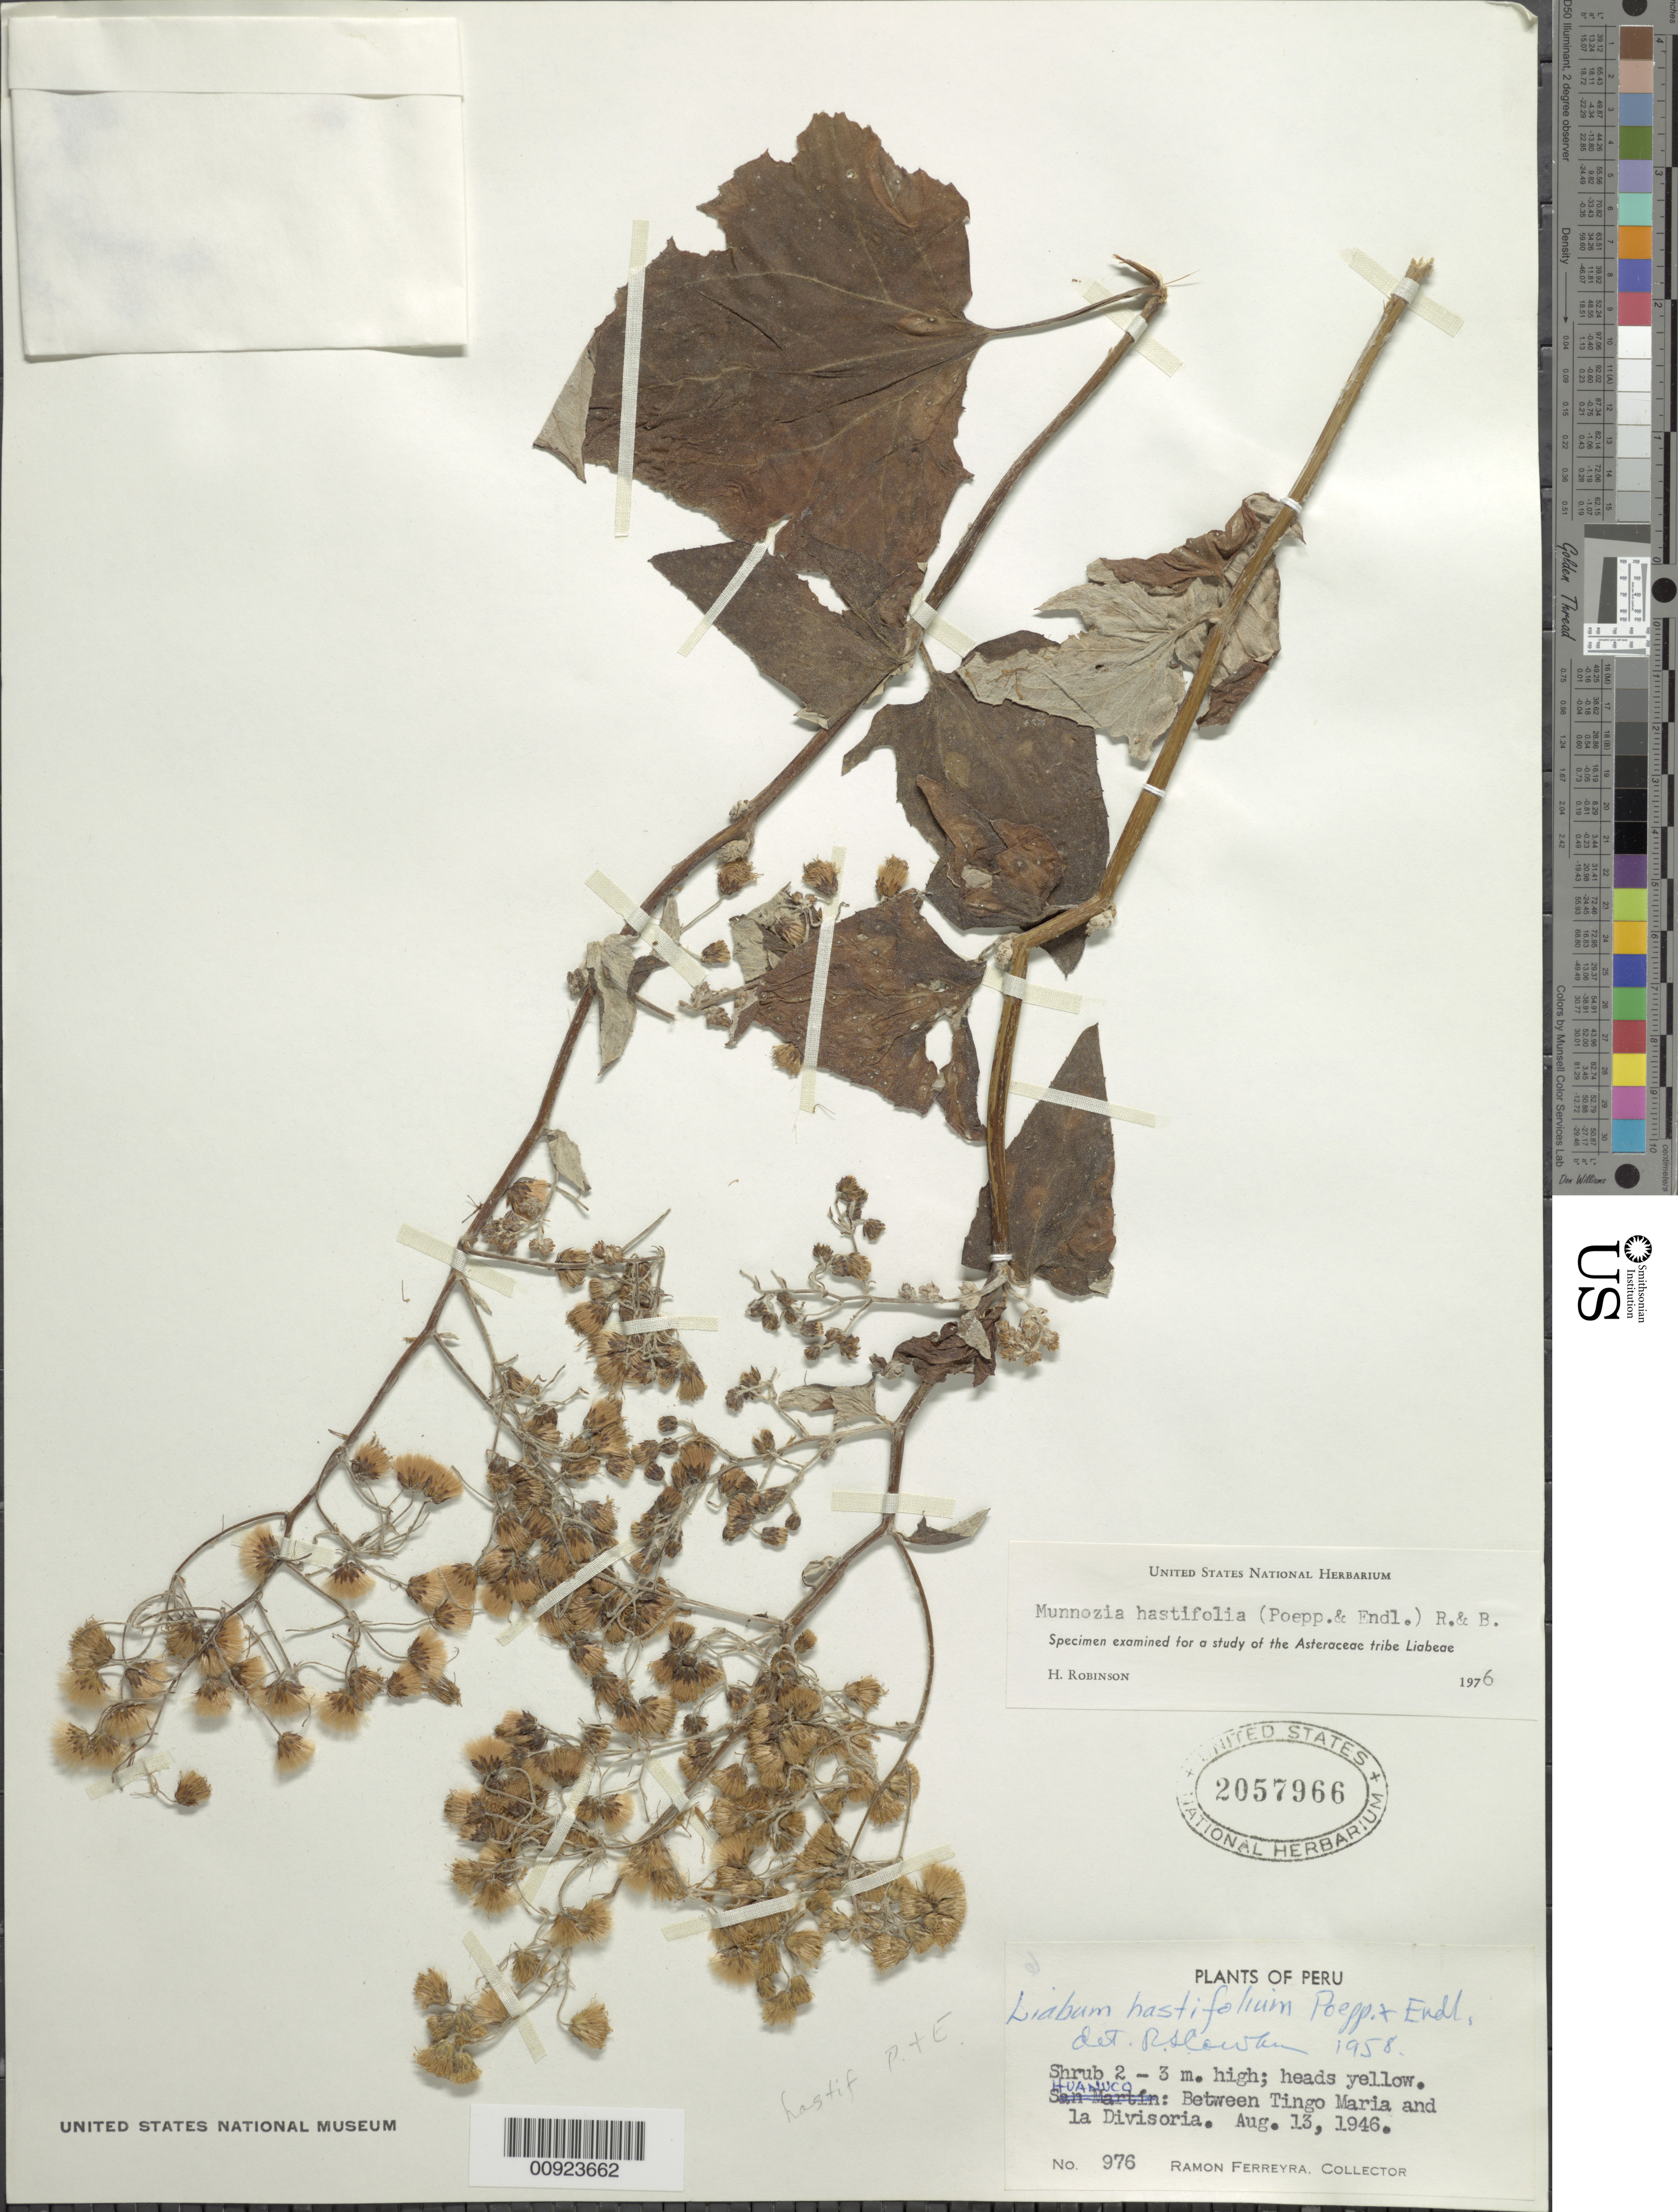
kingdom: Plantae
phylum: Tracheophyta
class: Magnoliopsida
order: Asterales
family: Asteraceae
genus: Munnozia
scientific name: Munnozia hastifolia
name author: (Poepp.) H. Rob. & Brettell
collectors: R. A. Ferreyra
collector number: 976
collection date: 1946-08-13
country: Peru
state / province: Huánuco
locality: Between Tingo Maria and la Divisoria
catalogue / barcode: US 2057966